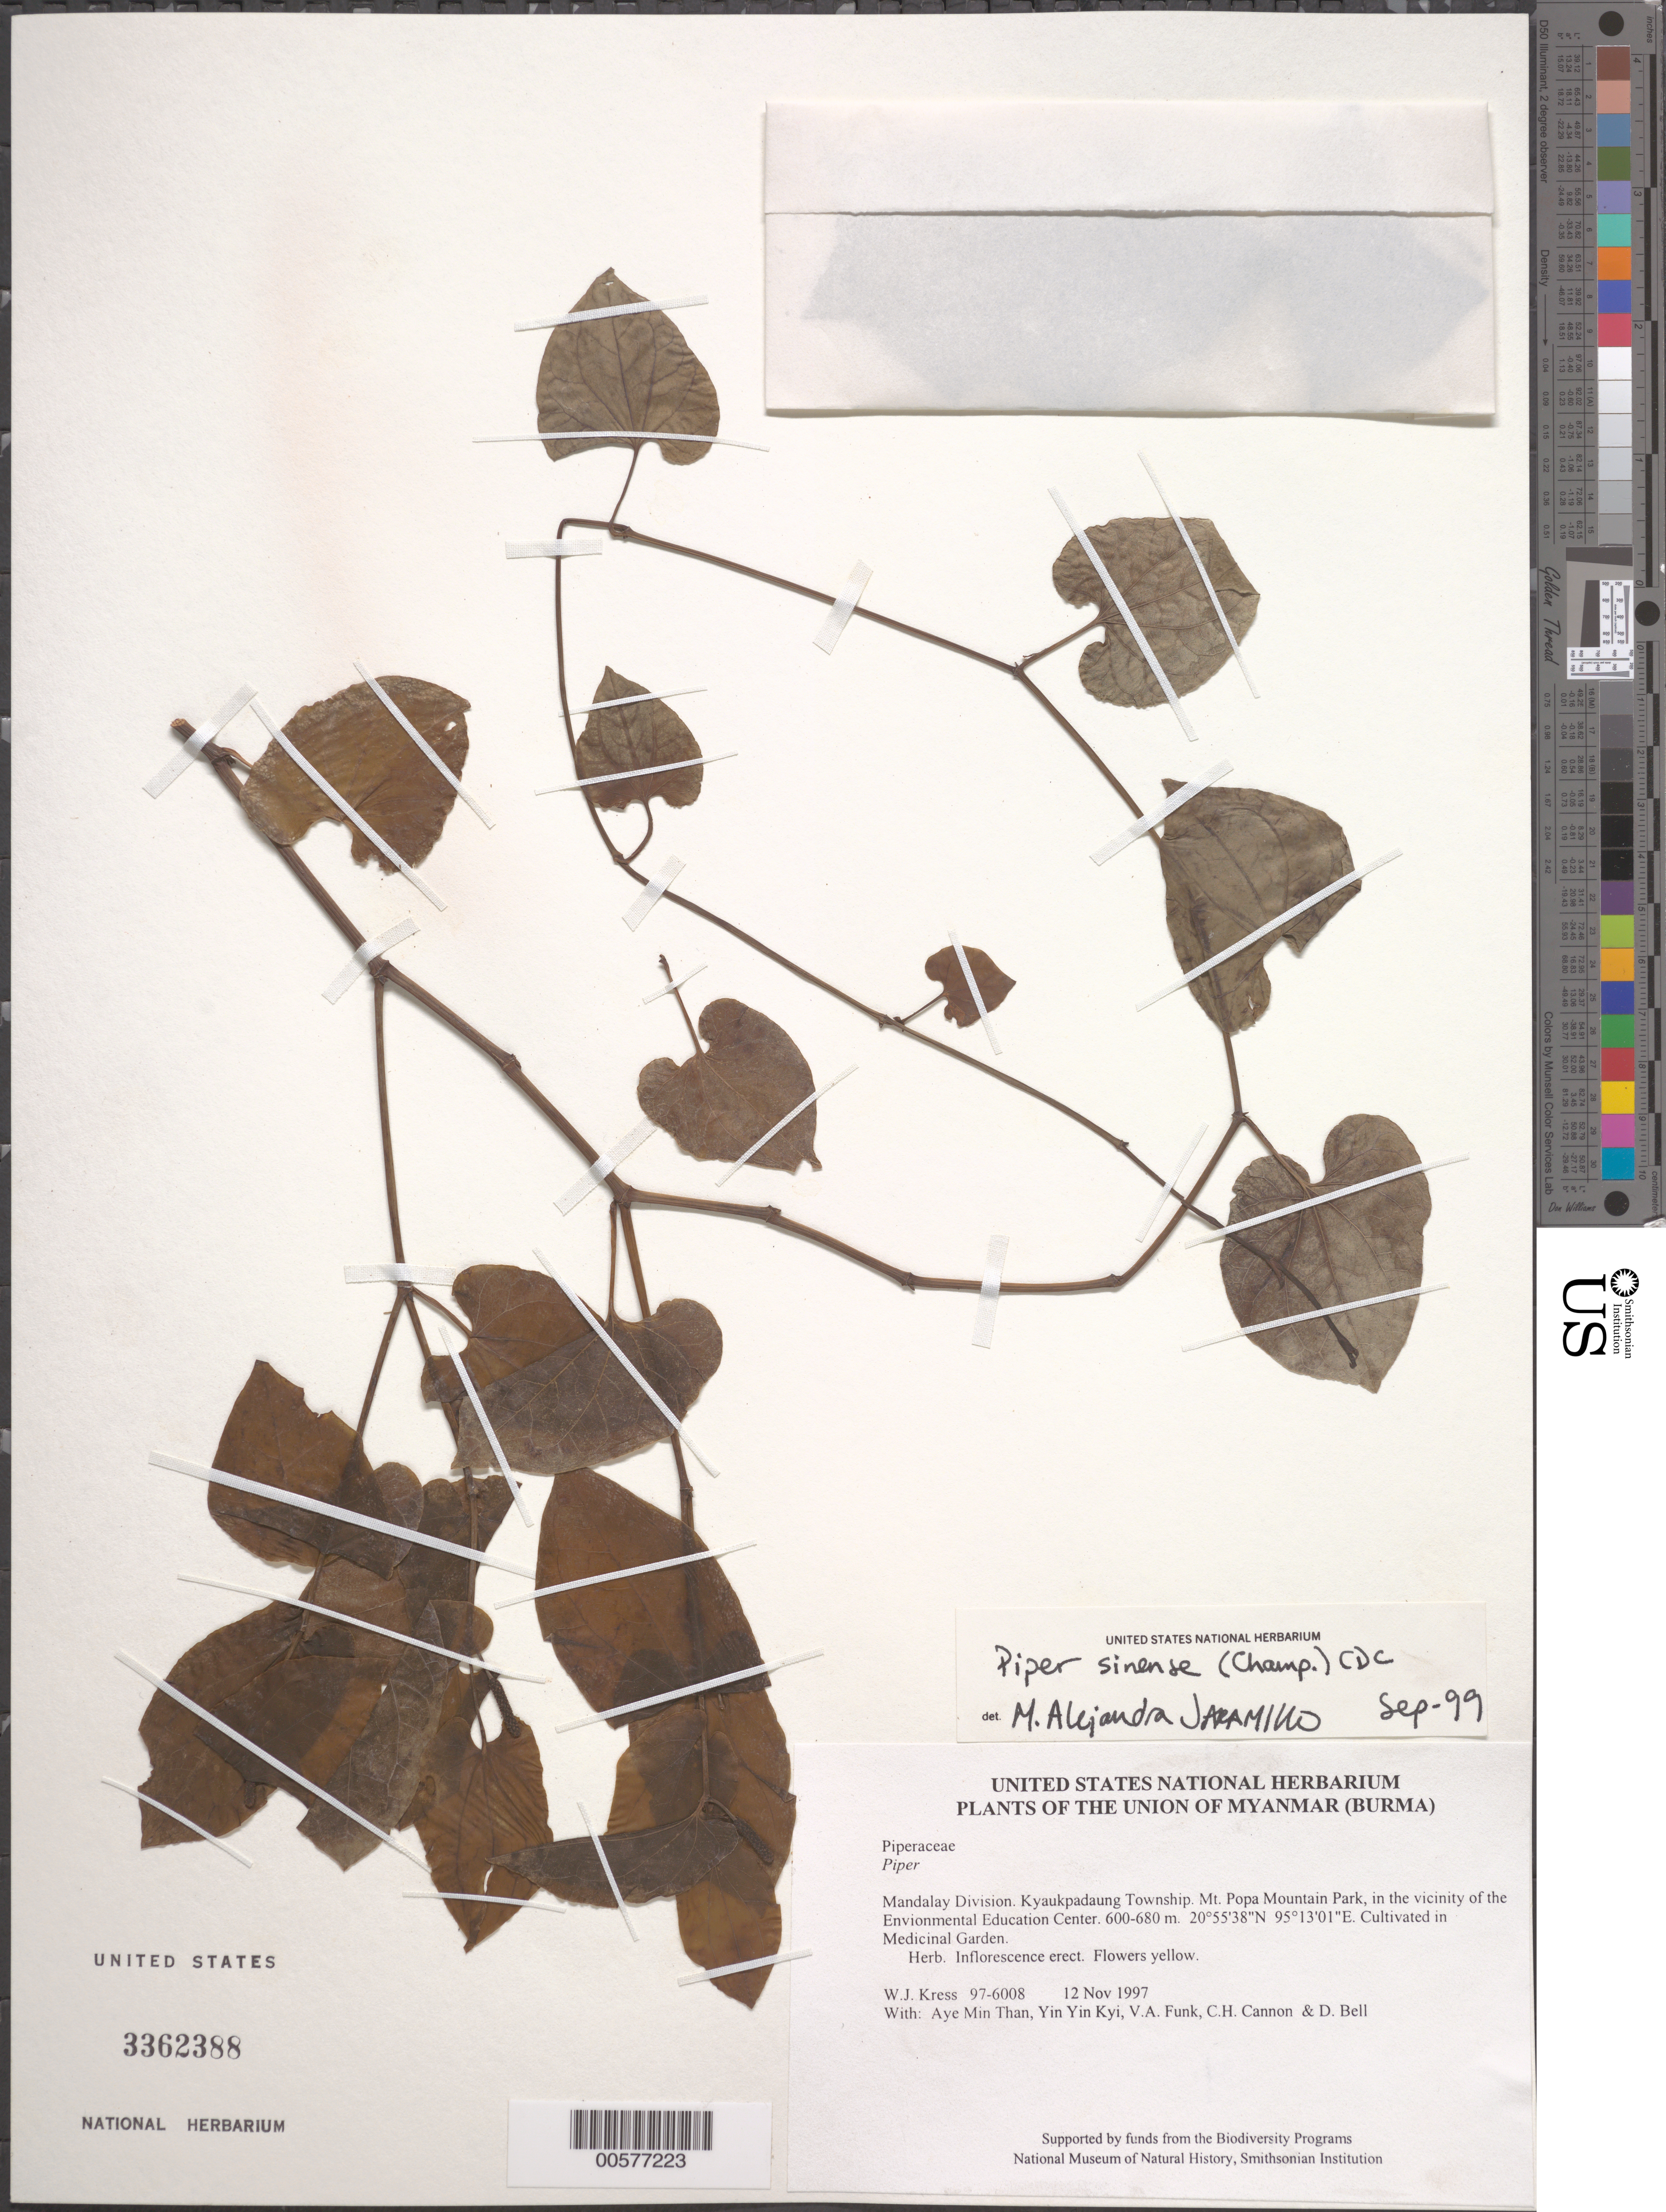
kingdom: Plantae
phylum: Tracheophyta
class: Magnoliopsida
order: Piperales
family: Piperaceae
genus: Piper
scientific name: Piper sp.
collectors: W. J. Kress, Aye Pe, Yin Yin Kyi, V. Funk, C. H. Cannon & D. A. Bell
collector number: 97-6008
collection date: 1997-11-12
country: Myanmar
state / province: Mandalay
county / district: Kyaukpadaung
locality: Mt. Popa Mountain Park, in the vicinity of the Envionmental Education Center.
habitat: Cultivated in Medicinal Garden.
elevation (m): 600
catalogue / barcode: US 3362388